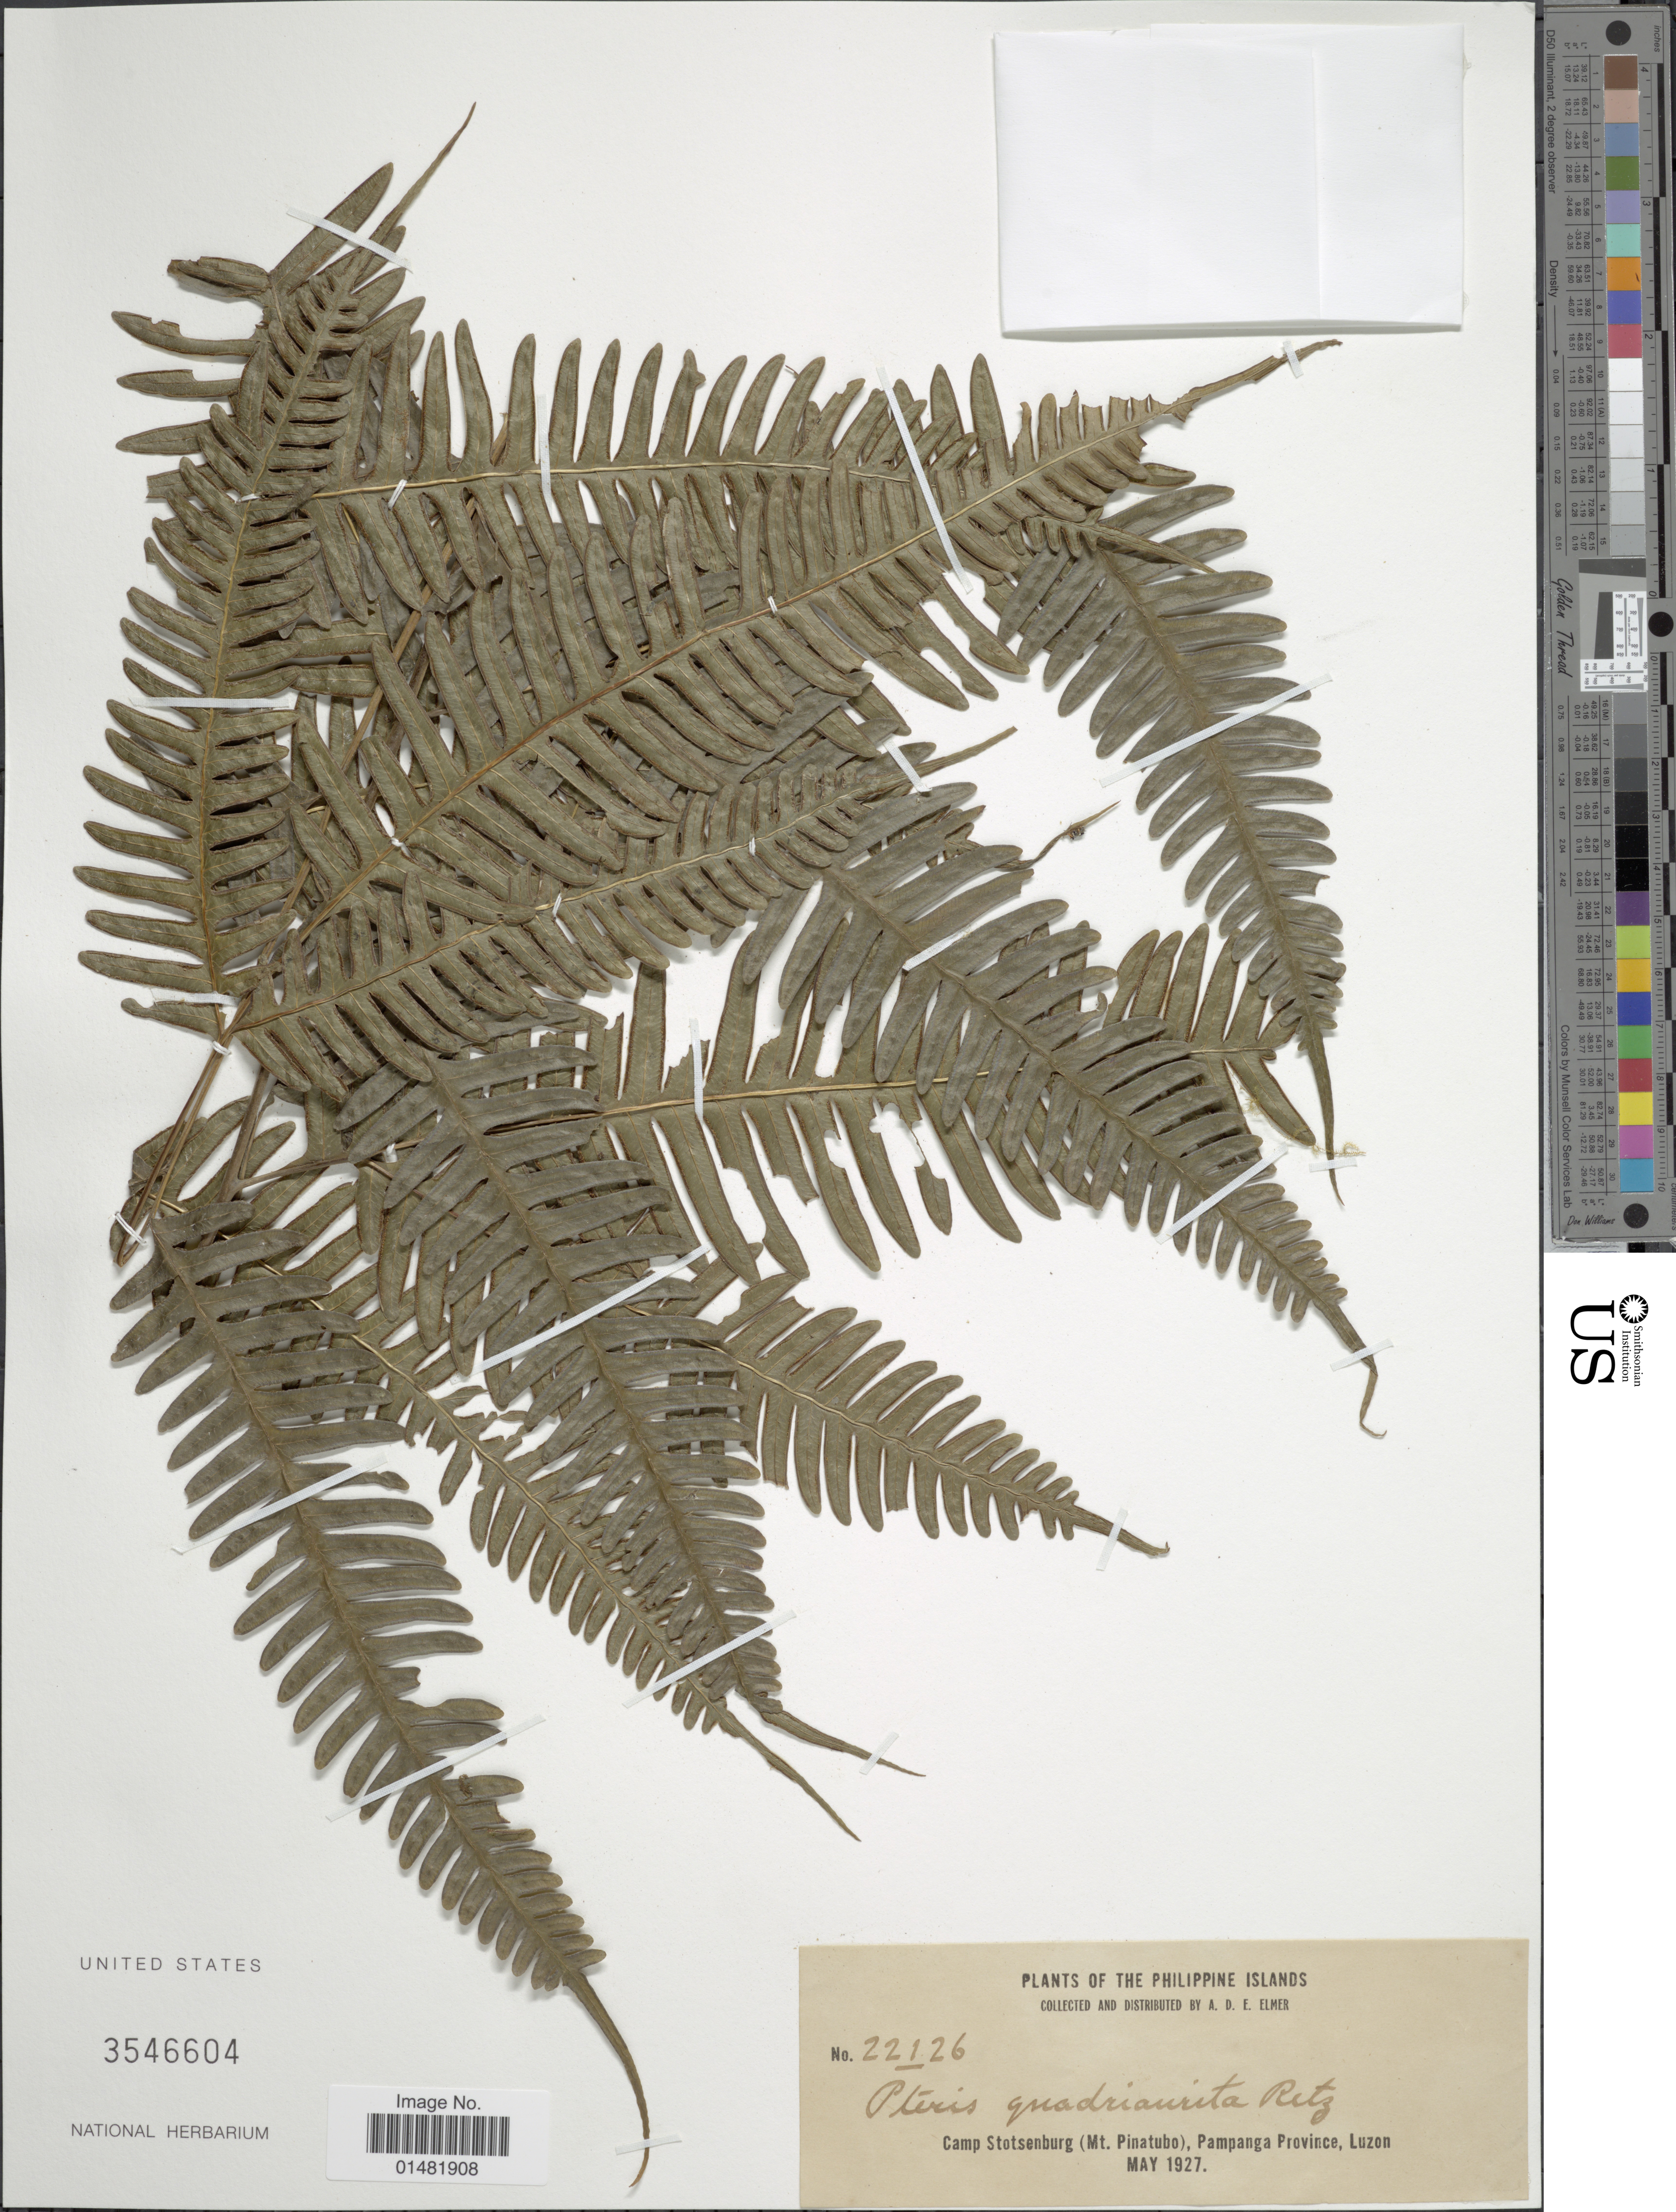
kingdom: Plantae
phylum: Tracheophyta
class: Polypodiopsida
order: Polypodiales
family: Pteridaceae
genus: Pteris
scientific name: Pteris quadriaurita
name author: Retz.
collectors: A. D. E. Elmer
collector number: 22126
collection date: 1927-05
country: Philippines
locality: Philippine Islands, Camp Stotsenburg (Mt. Pinatubo), Pampanga Province, Luzon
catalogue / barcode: US 3546604